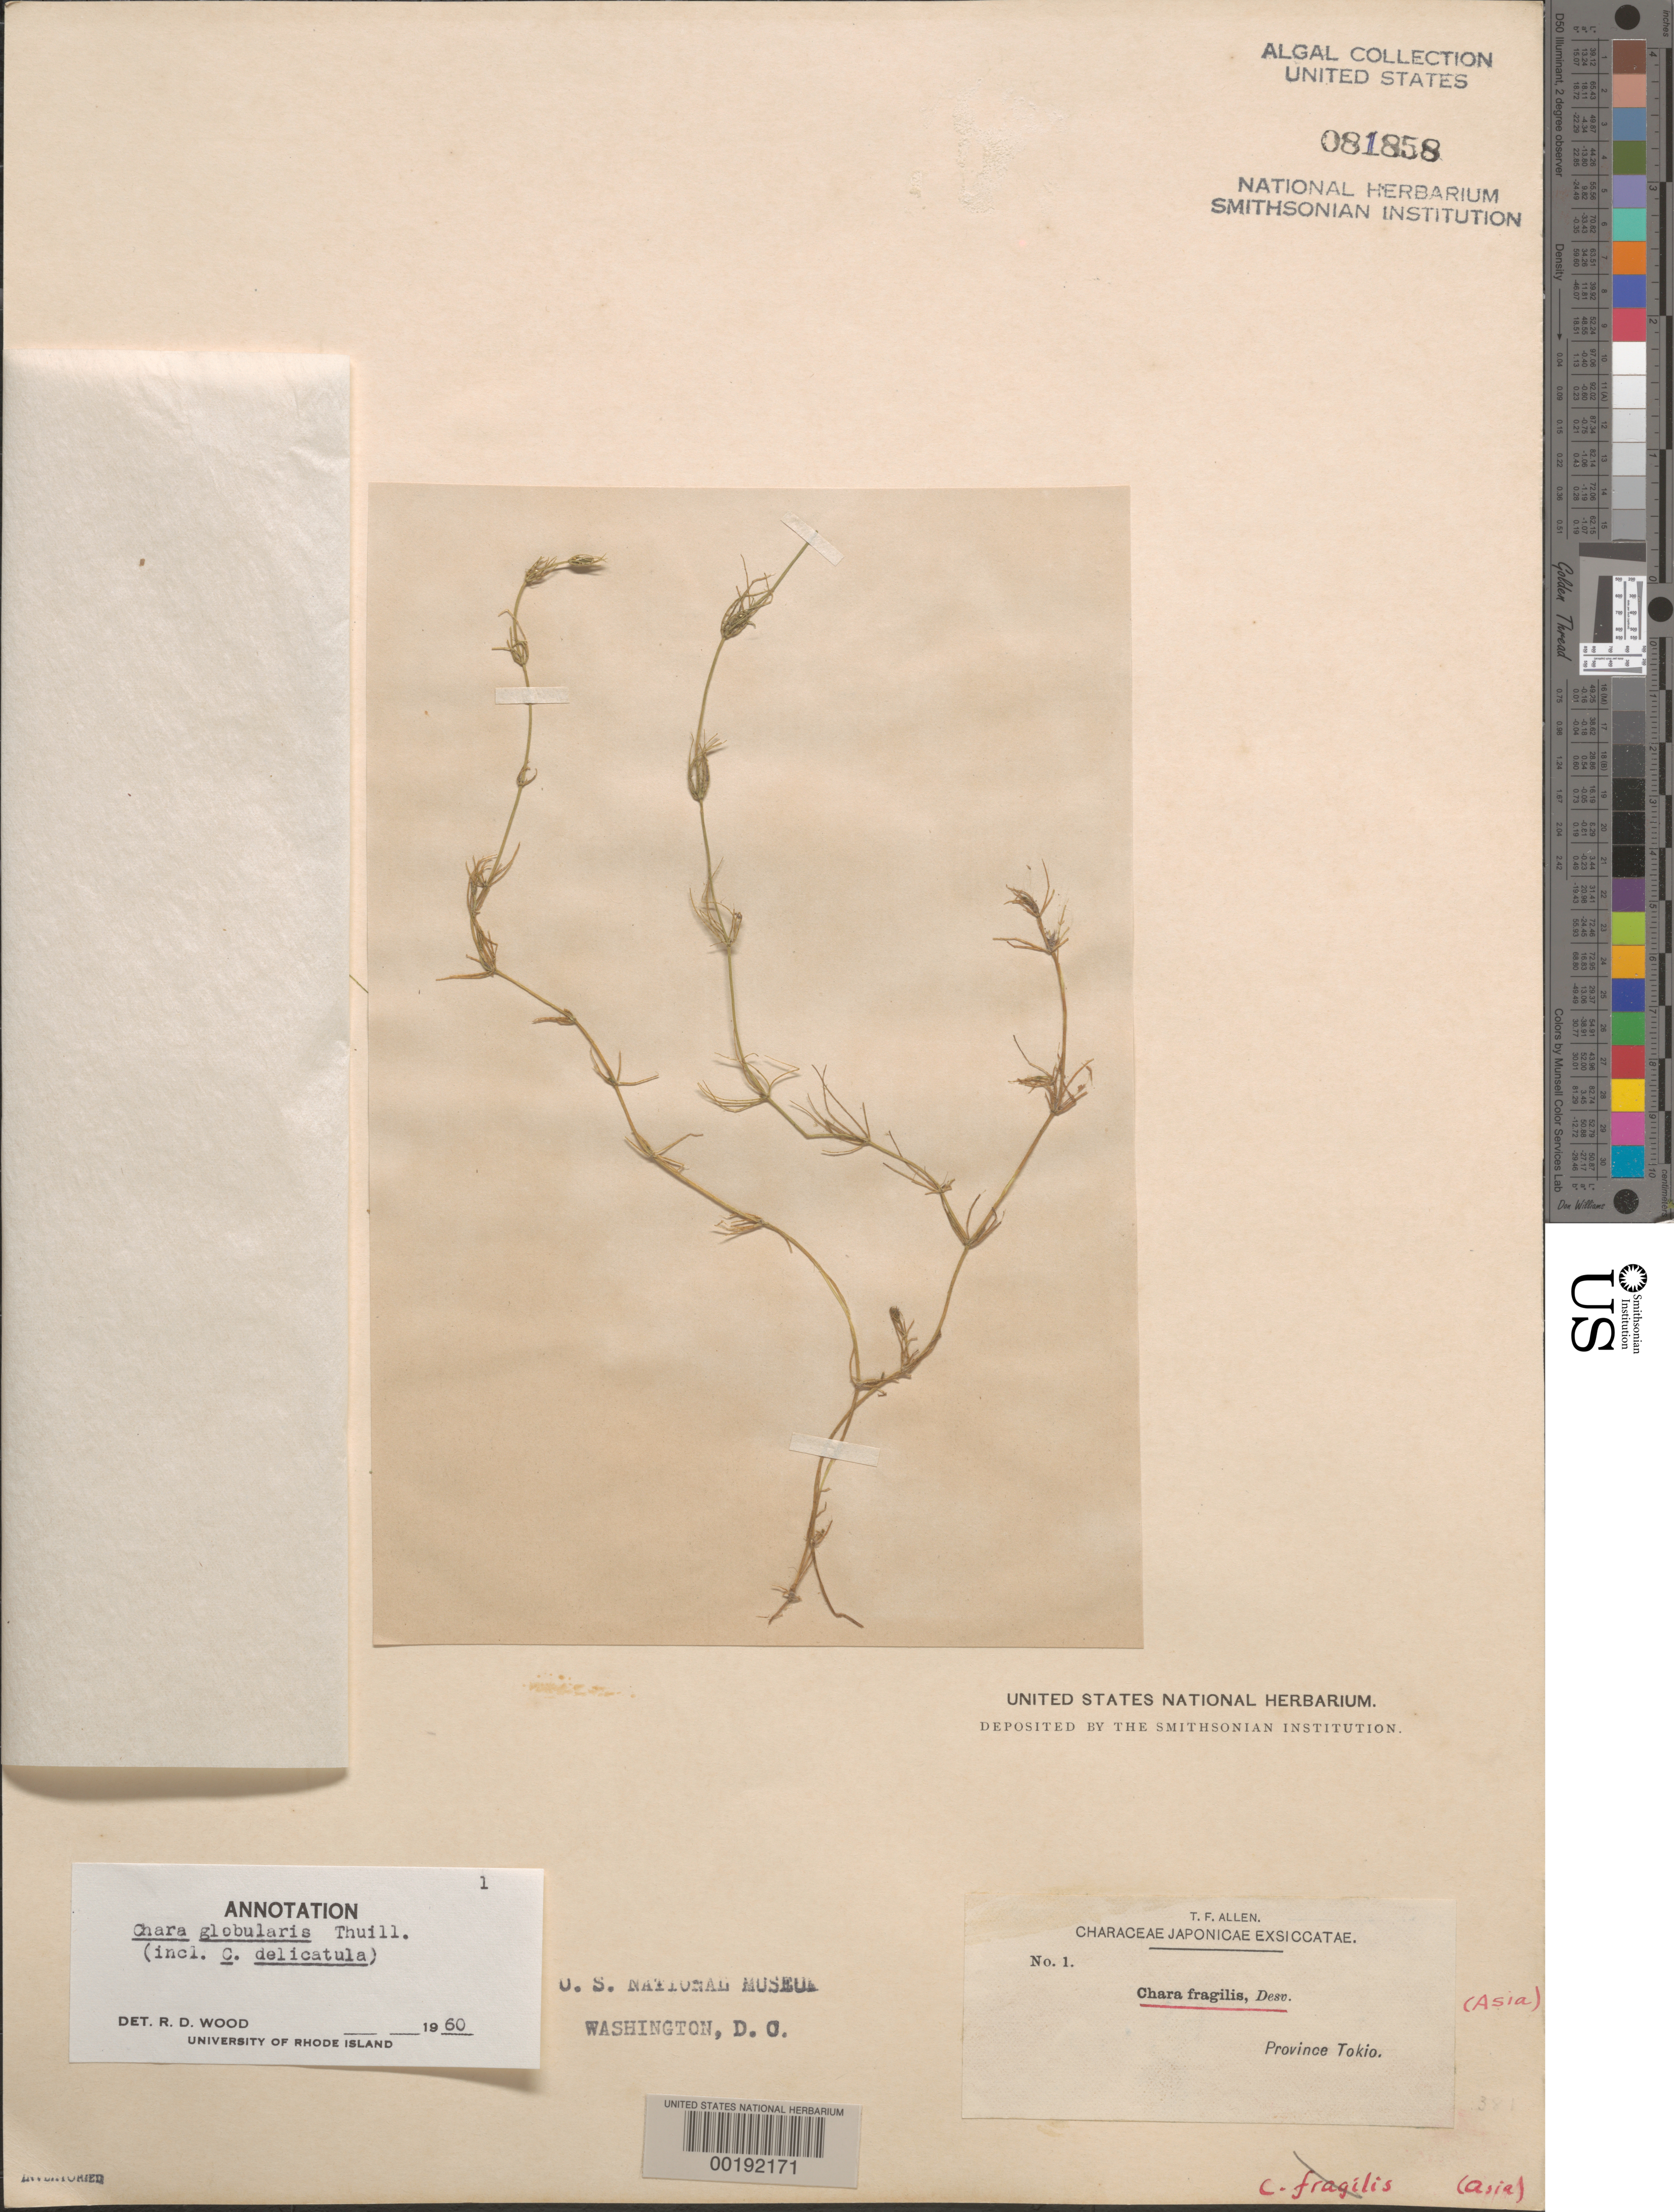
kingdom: Plantae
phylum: Charophyta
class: Charophyceae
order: Charales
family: Characeae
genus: Chara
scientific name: Chara globularis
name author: Thuiller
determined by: Wood, R. D.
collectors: T. F. Allen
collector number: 1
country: Japan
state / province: Tokyo, Federal City of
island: Honshu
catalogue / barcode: US 81858